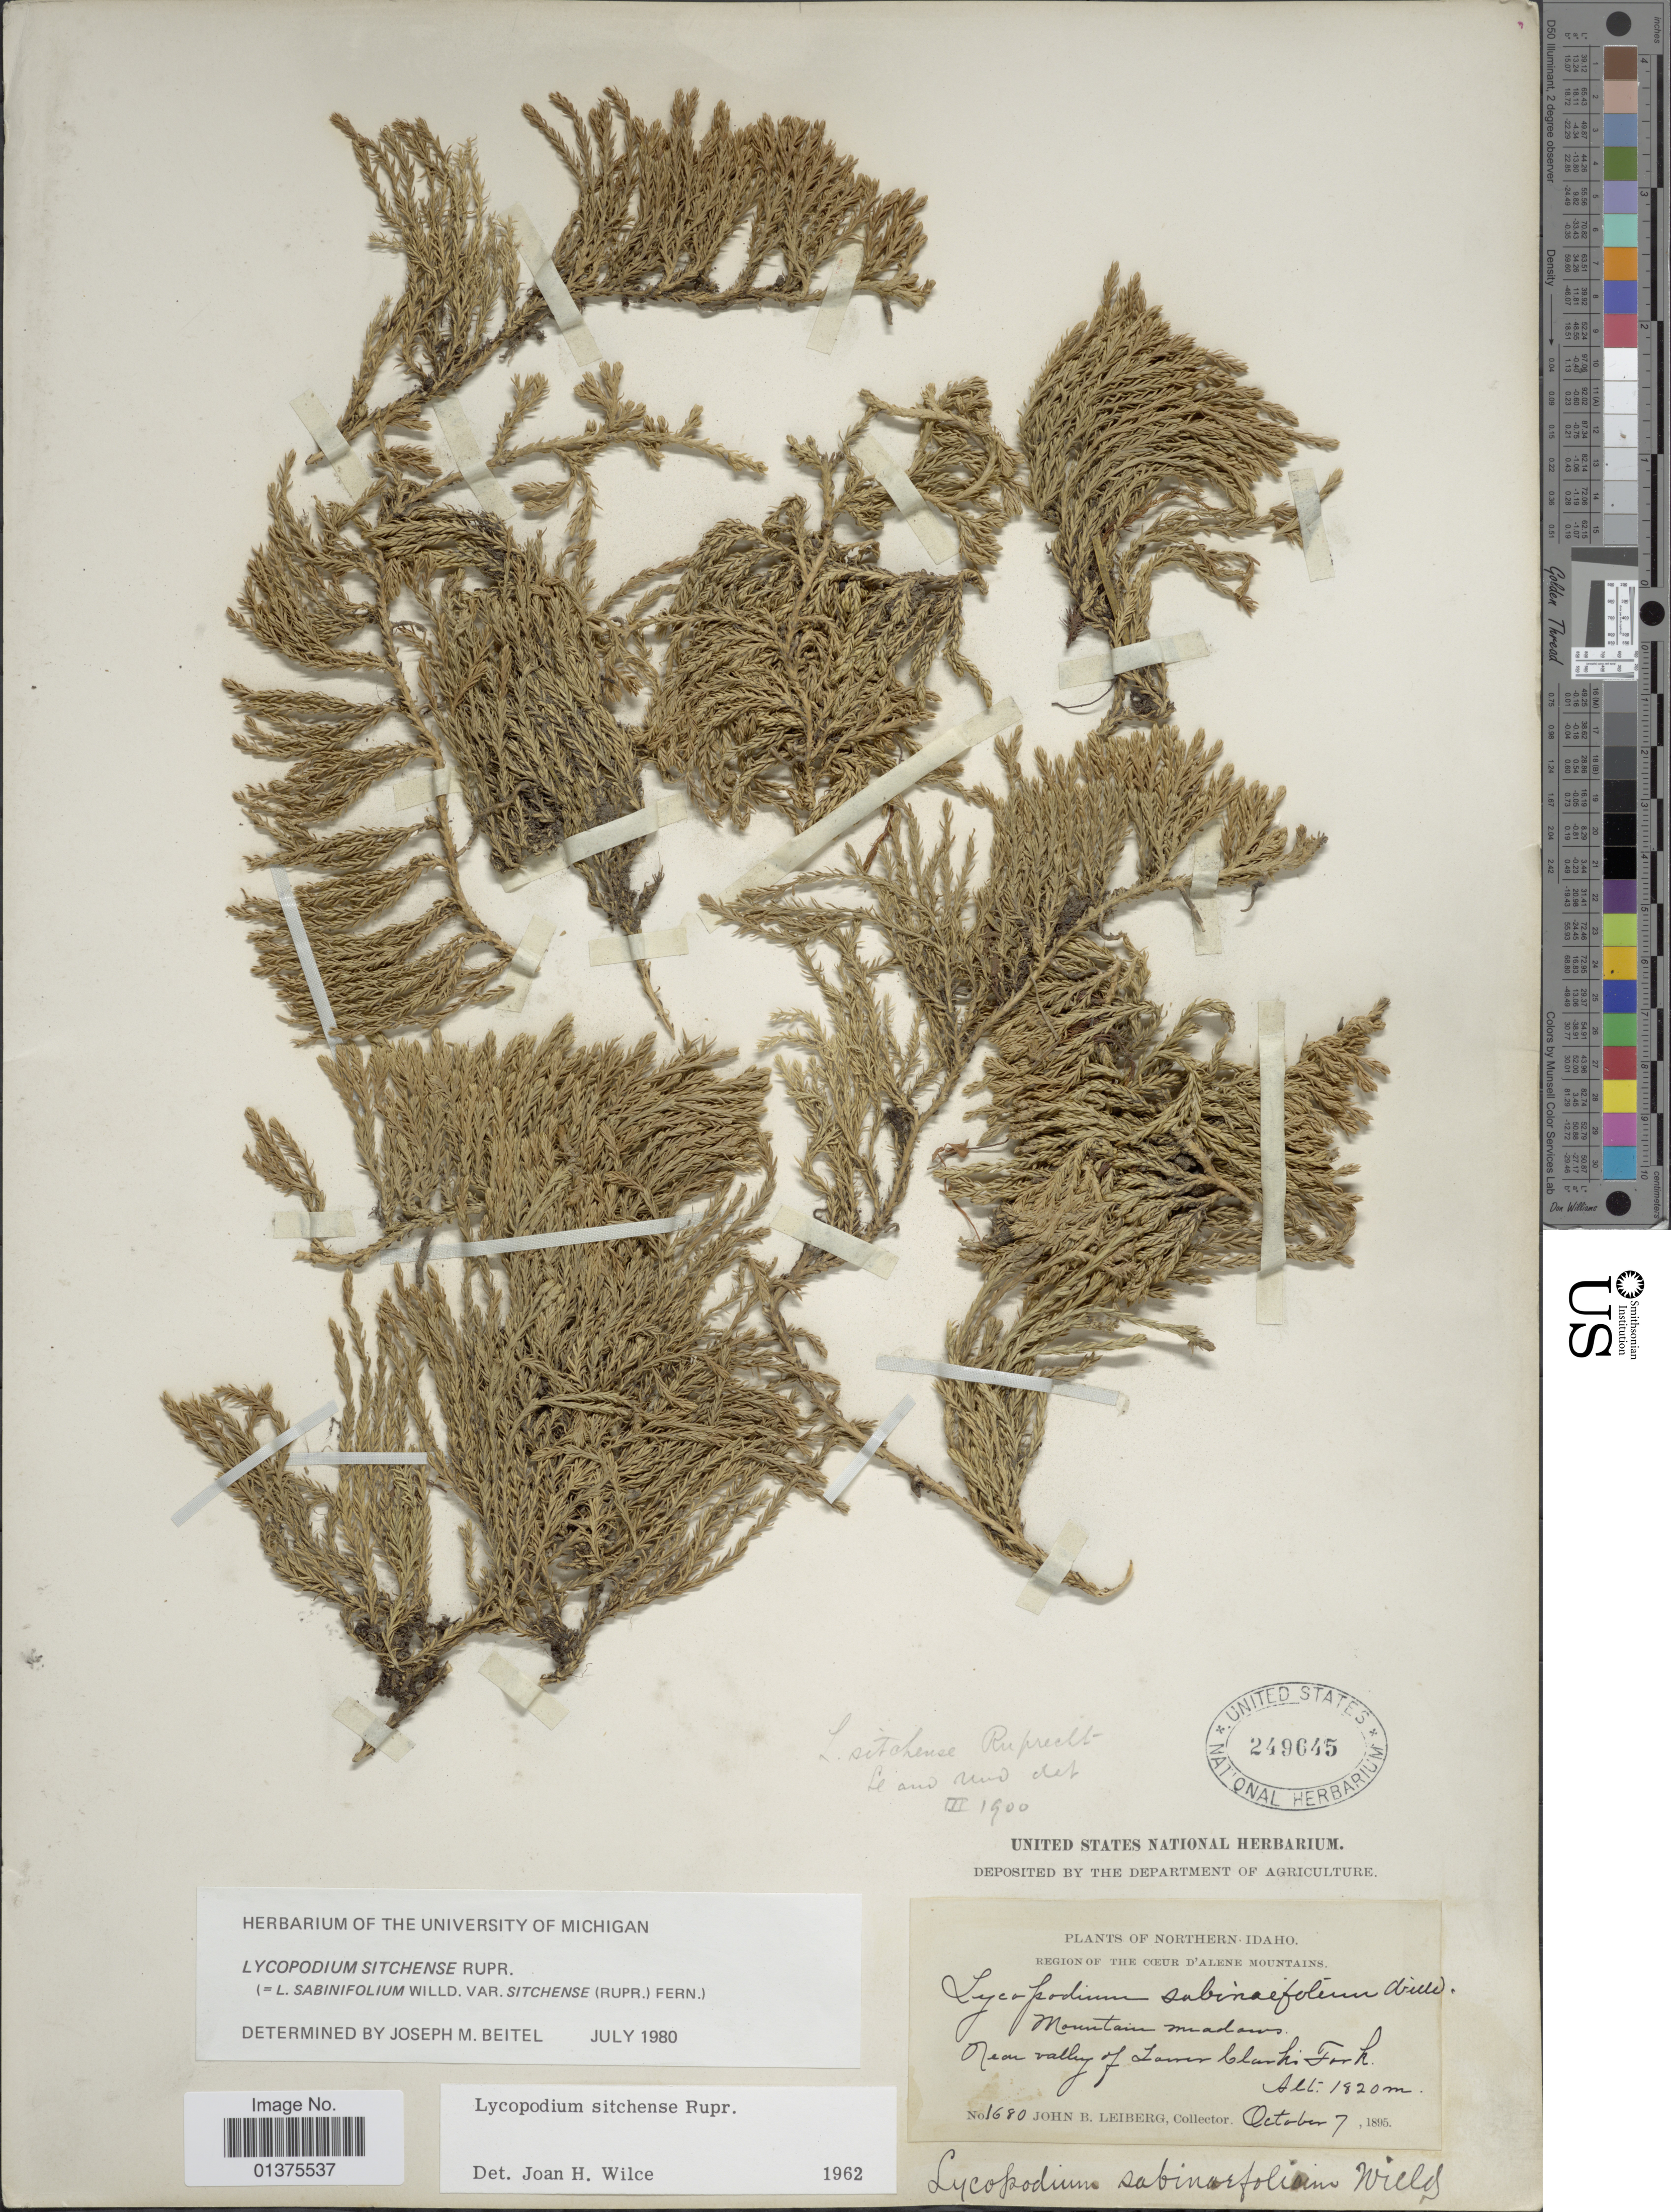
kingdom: Plantae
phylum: Tracheophyta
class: Lycopodiopsida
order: Lycopodiales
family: Lycopodiaceae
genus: Diphasiastrum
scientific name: Diphasiastrum sitchense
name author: (Rupr.) Holub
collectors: J. B. Leiberg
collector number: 1680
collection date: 1895-10-07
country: United States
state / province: Idaho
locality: Mountain meadows, near valley of Lower Clark's Fork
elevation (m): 1820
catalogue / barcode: US 249645